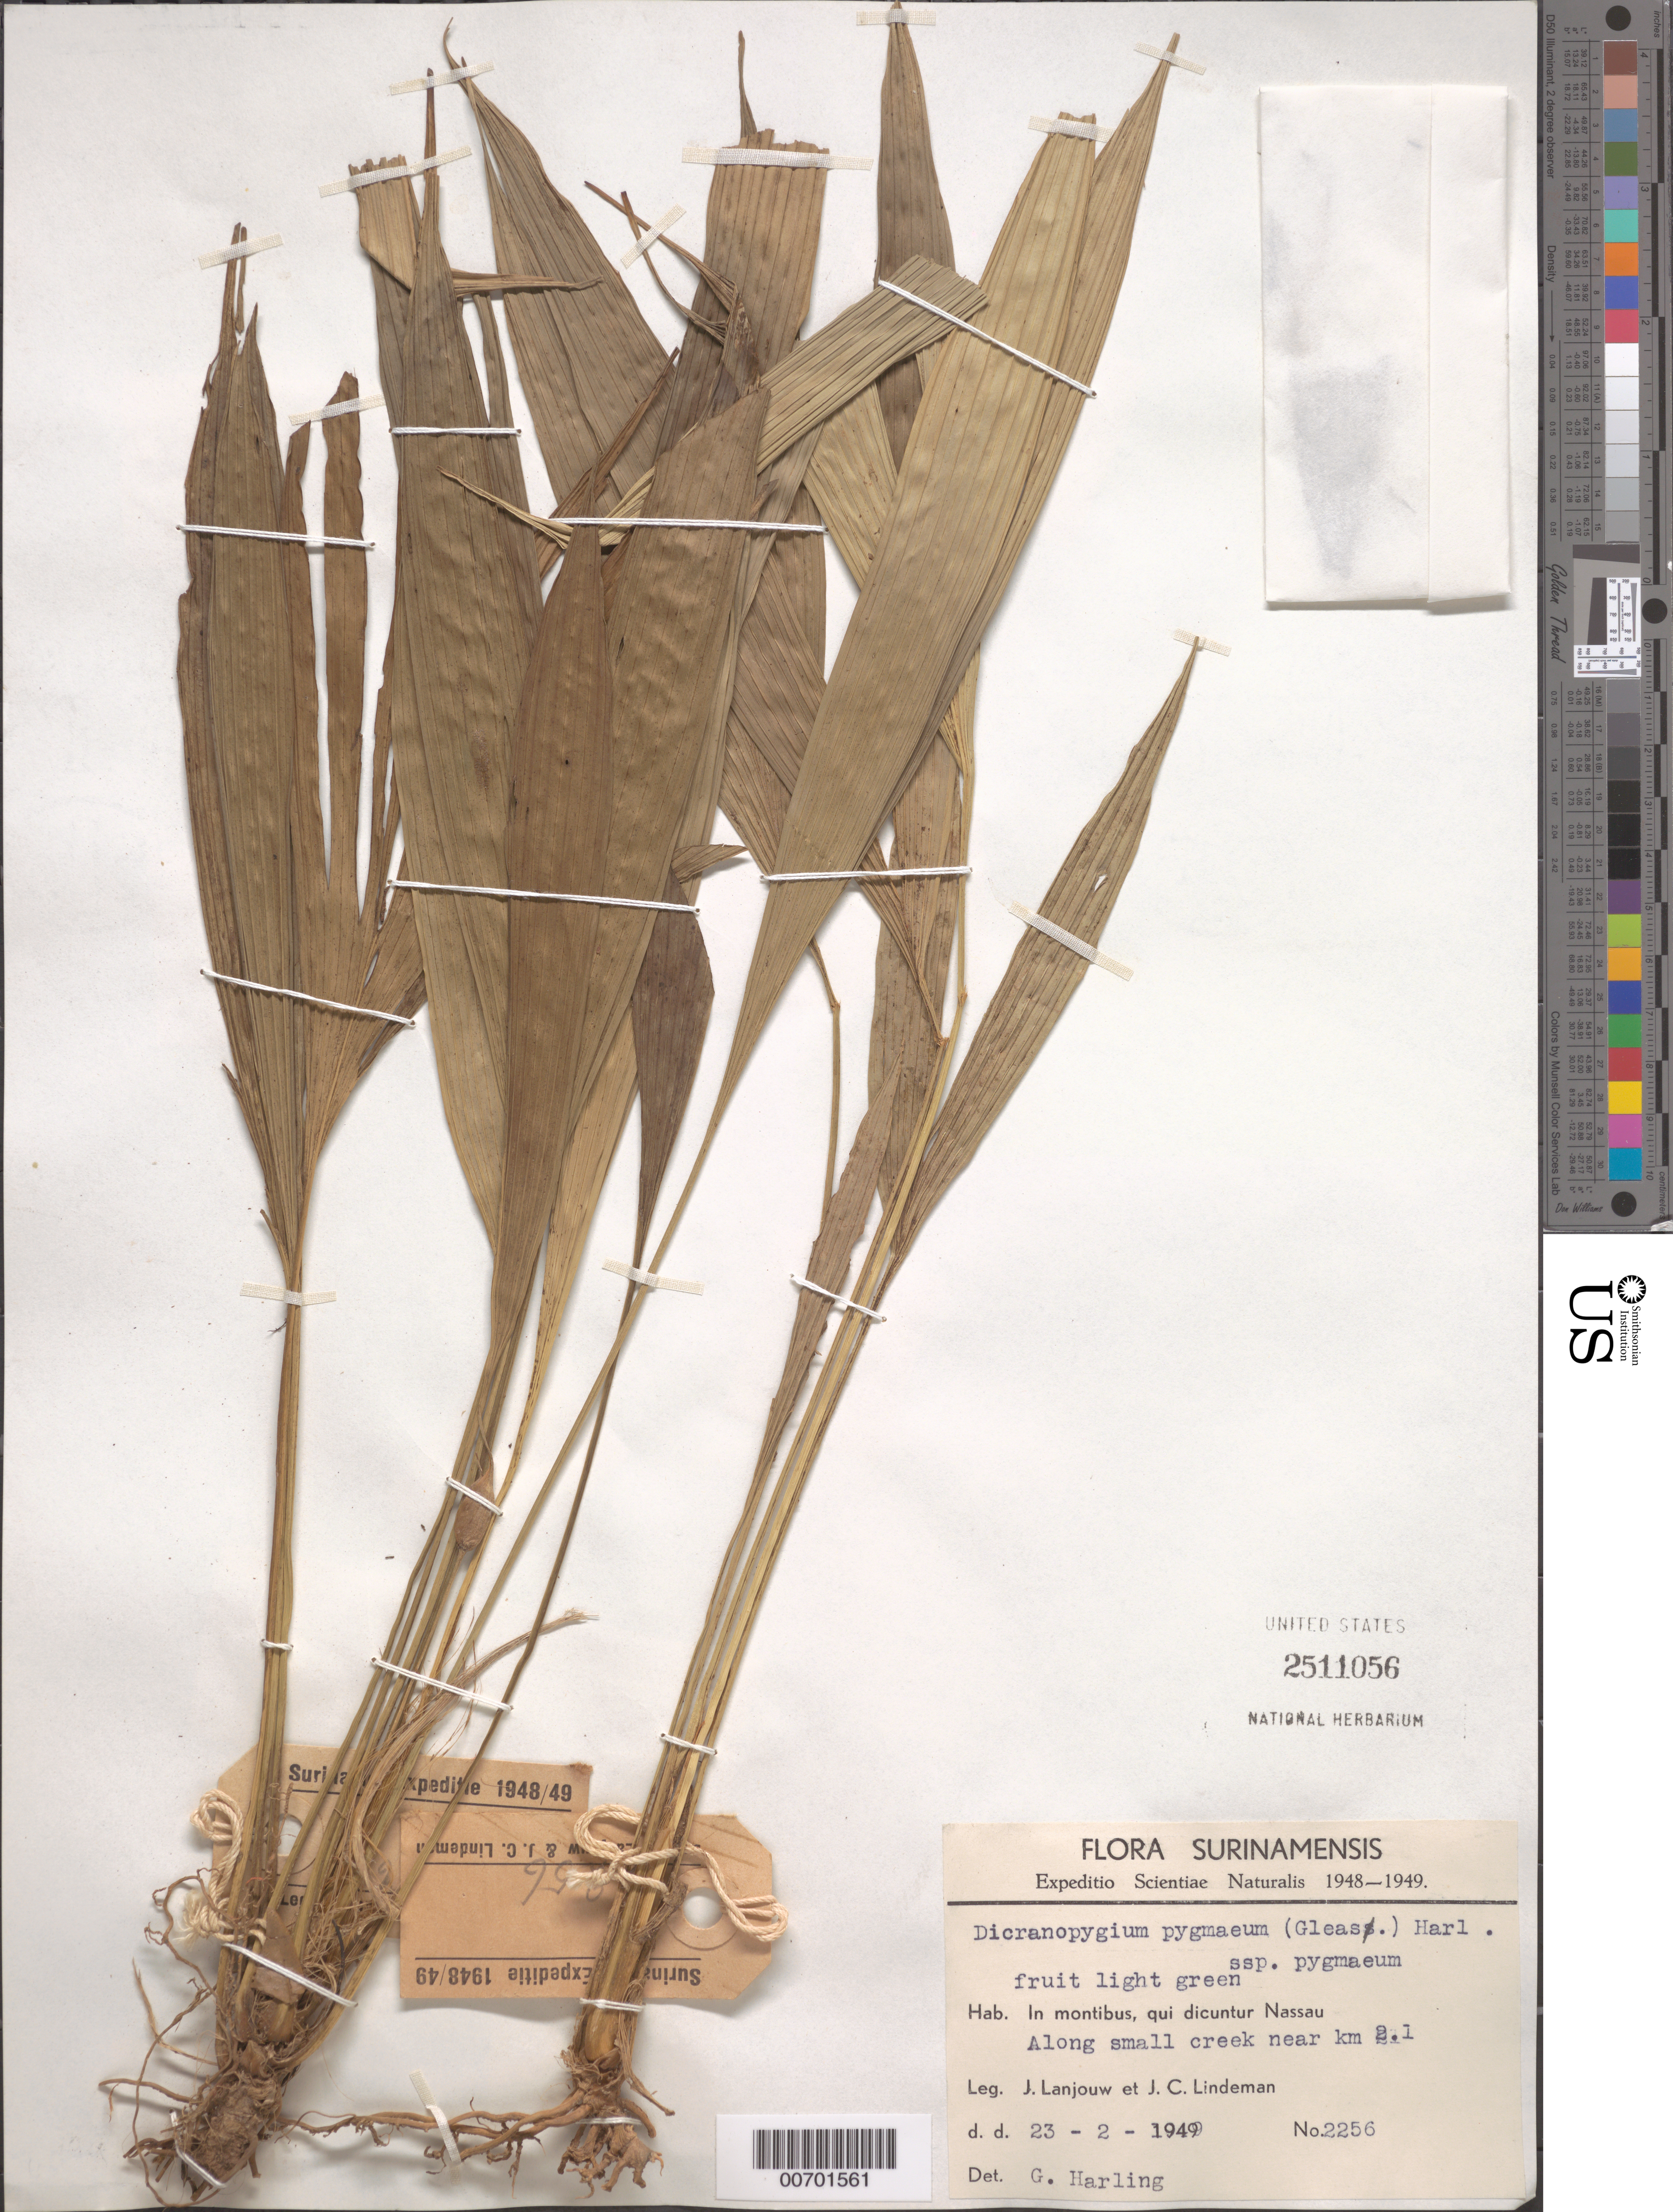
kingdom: Plantae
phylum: Tracheophyta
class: Liliopsida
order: Pandanales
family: Cyclanthaceae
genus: Dicranopygium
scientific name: Dicranopygium pygmaeum subsp. pygmaeum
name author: (Gleason) Harling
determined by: Harling, Gunnar W.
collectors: J. Lanjouw & J. C. Lindeman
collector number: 2256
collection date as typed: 23-Feb-49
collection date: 1949-02-23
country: Suriname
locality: Nassau Mts., near km 2.1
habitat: Along small creek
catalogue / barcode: US 2511056